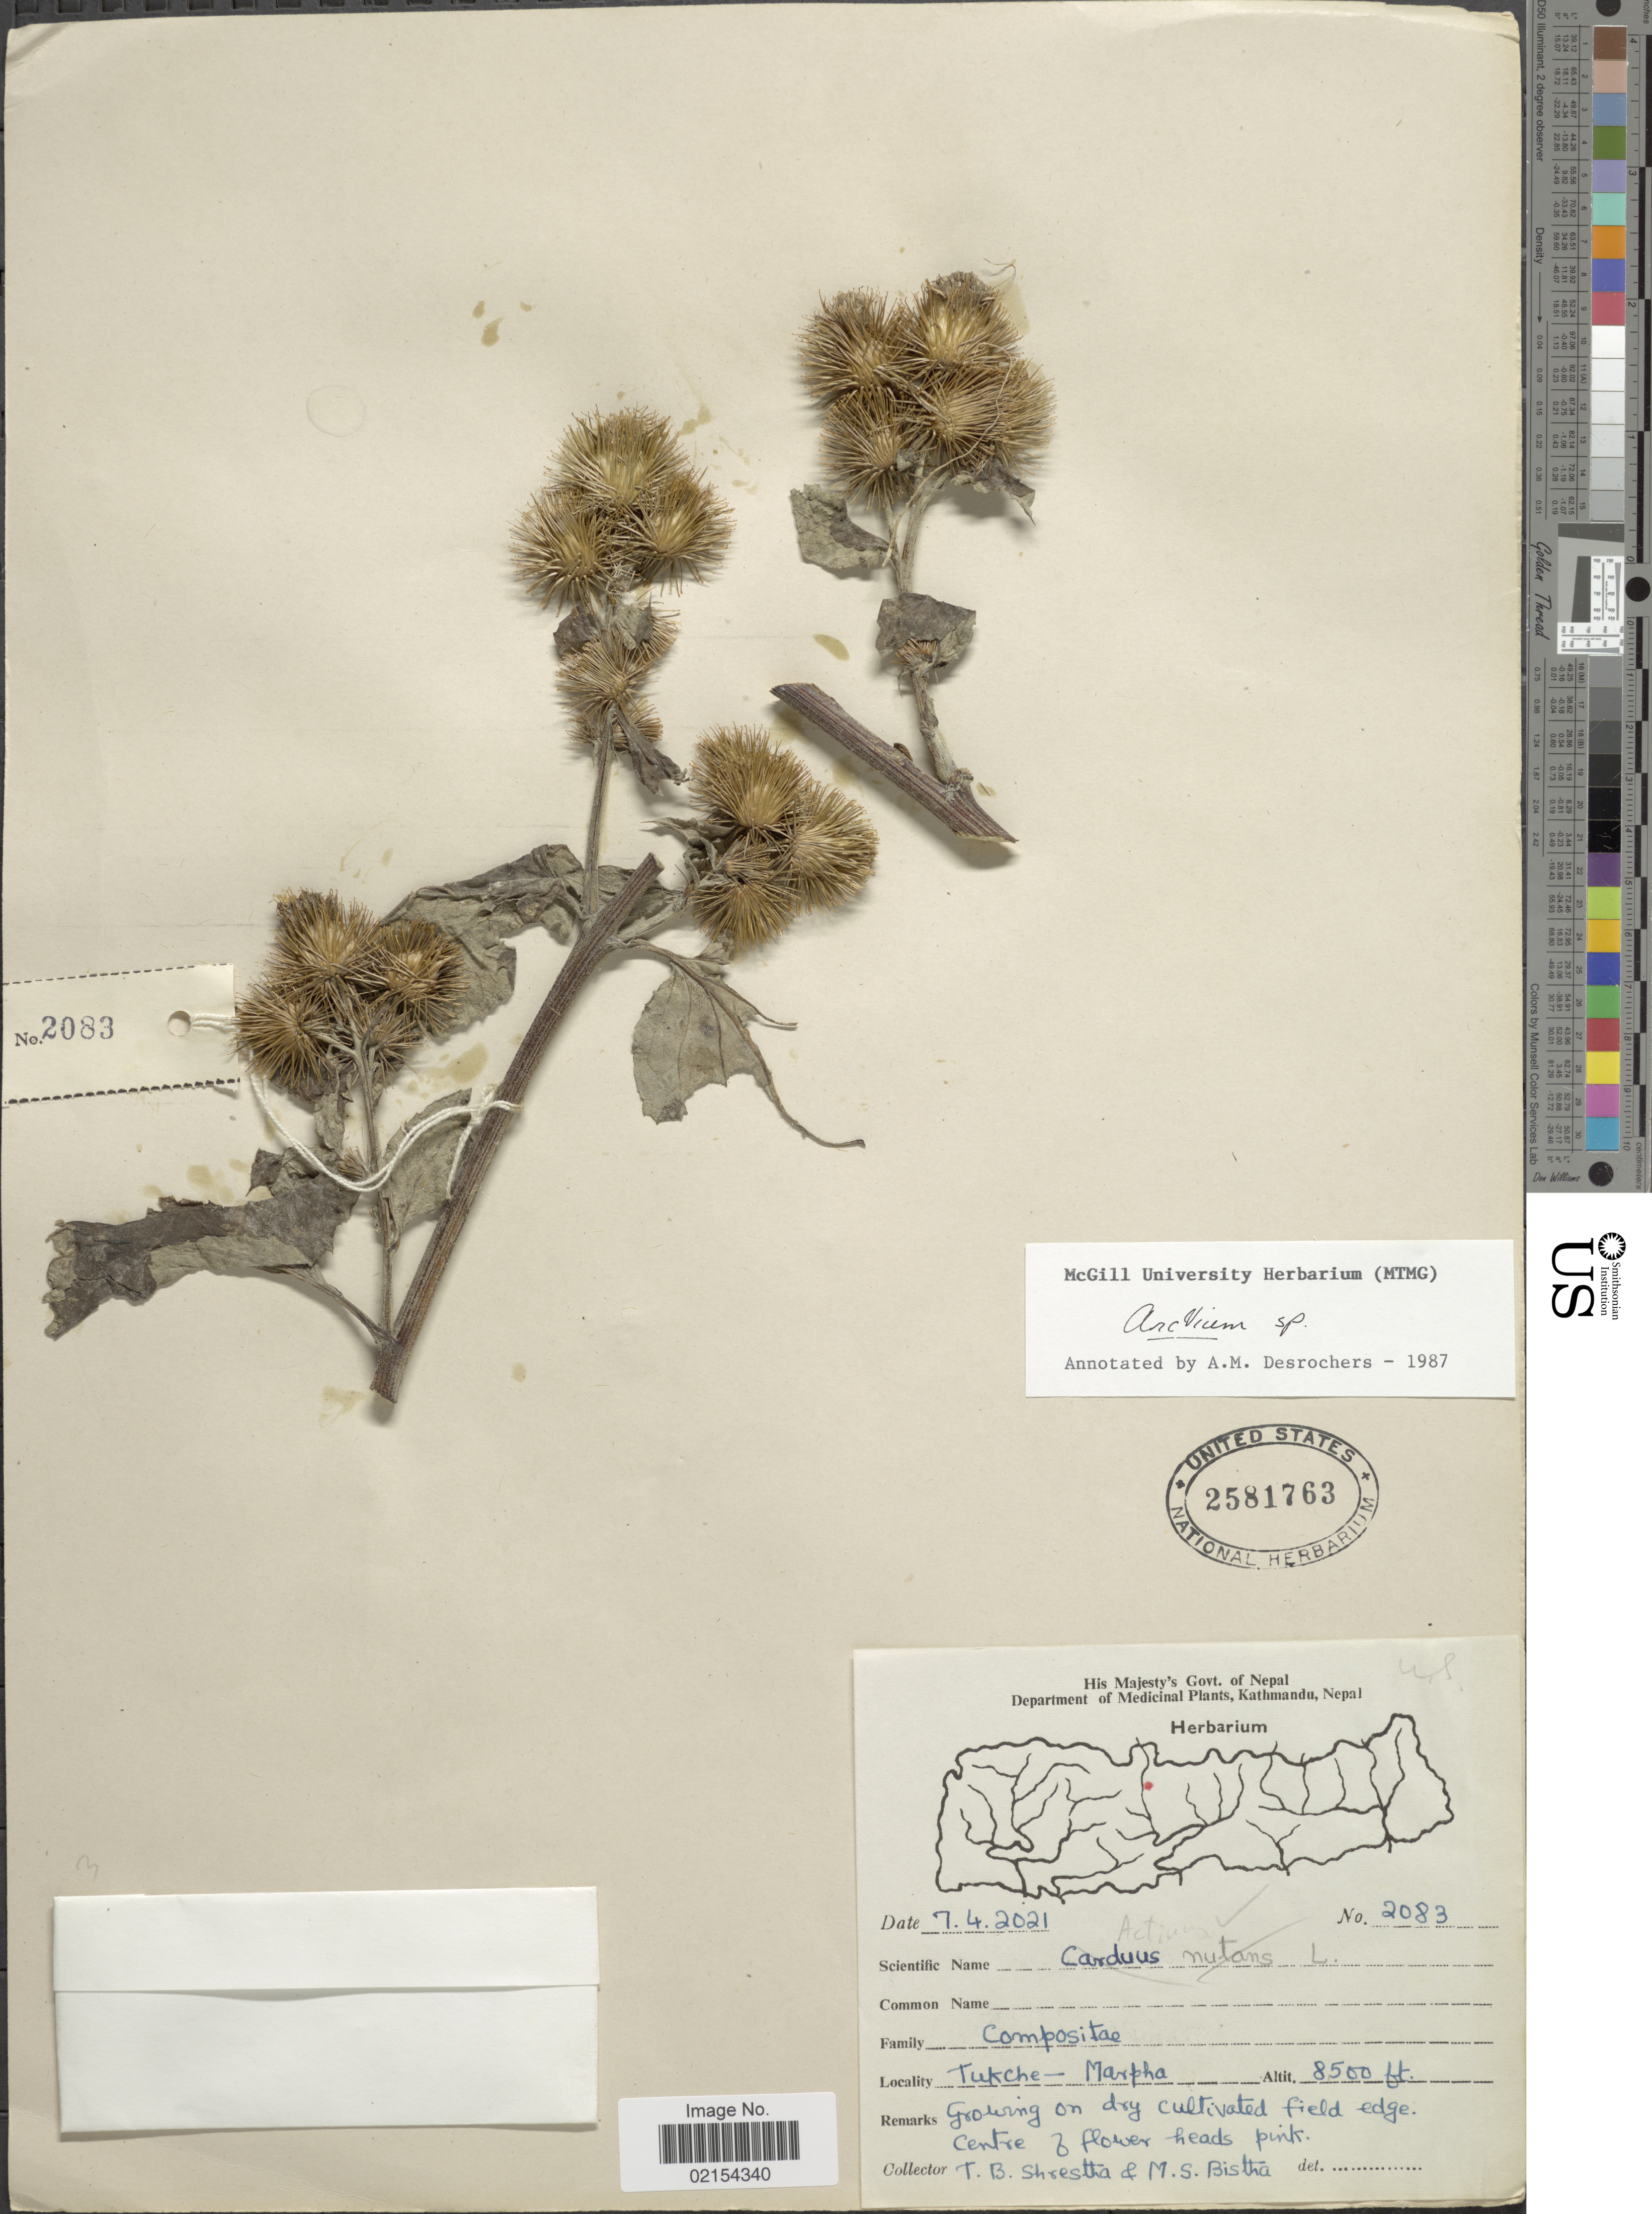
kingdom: Plantae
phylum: Tracheophyta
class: Magnoliopsida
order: Asterales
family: Asteraceae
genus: Arctium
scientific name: Arctium lappa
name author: L.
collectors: T. B. Shrestha & M. Bistha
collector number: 2083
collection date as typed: Transcribed d/m/y: 7/4/2021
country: Nepal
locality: Nepal, Tukche, Marpha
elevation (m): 2591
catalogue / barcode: US 2581763